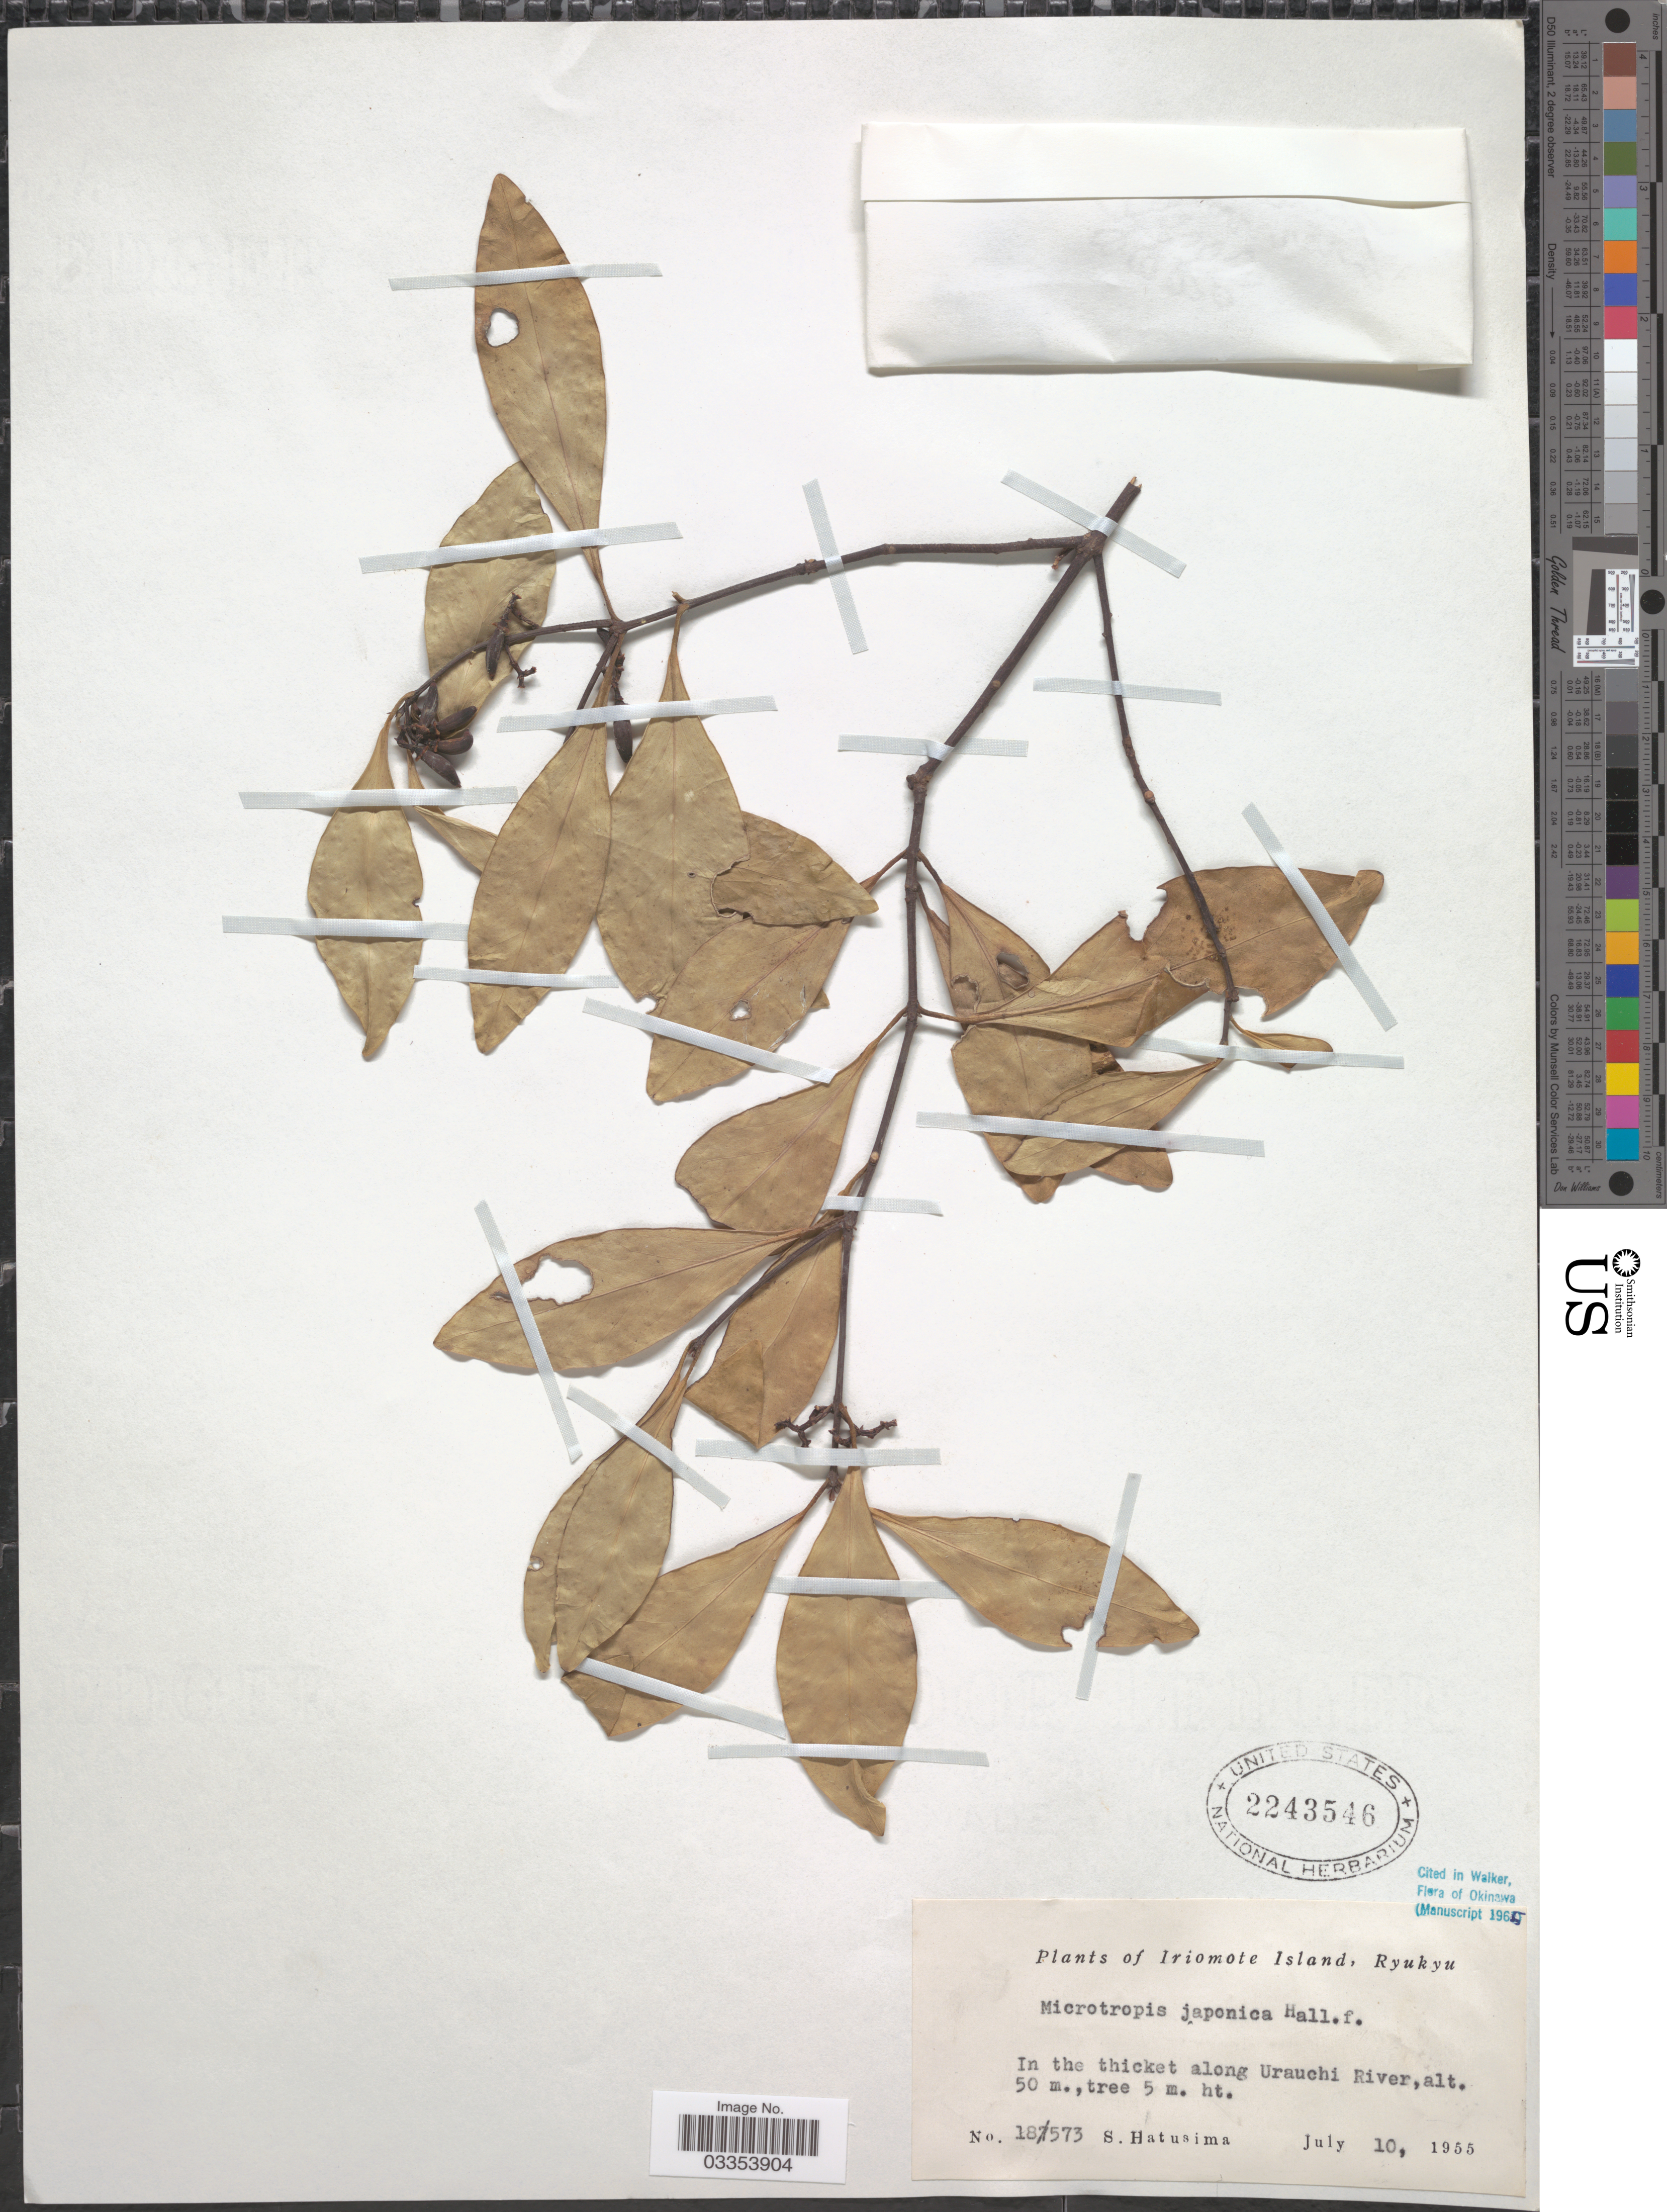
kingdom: Plantae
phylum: Tracheophyta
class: Magnoliopsida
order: Celastrales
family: Celastraceae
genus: Microtropis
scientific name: Microtropis japonica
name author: (Franch. & Sav.) Hallier f.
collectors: S. Hatusima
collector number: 18573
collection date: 1955-07-10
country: Japan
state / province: Okinawa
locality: Iriomote Island, Ryukyu. In the thicket along Urauchi River.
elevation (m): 50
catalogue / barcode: US 2243546